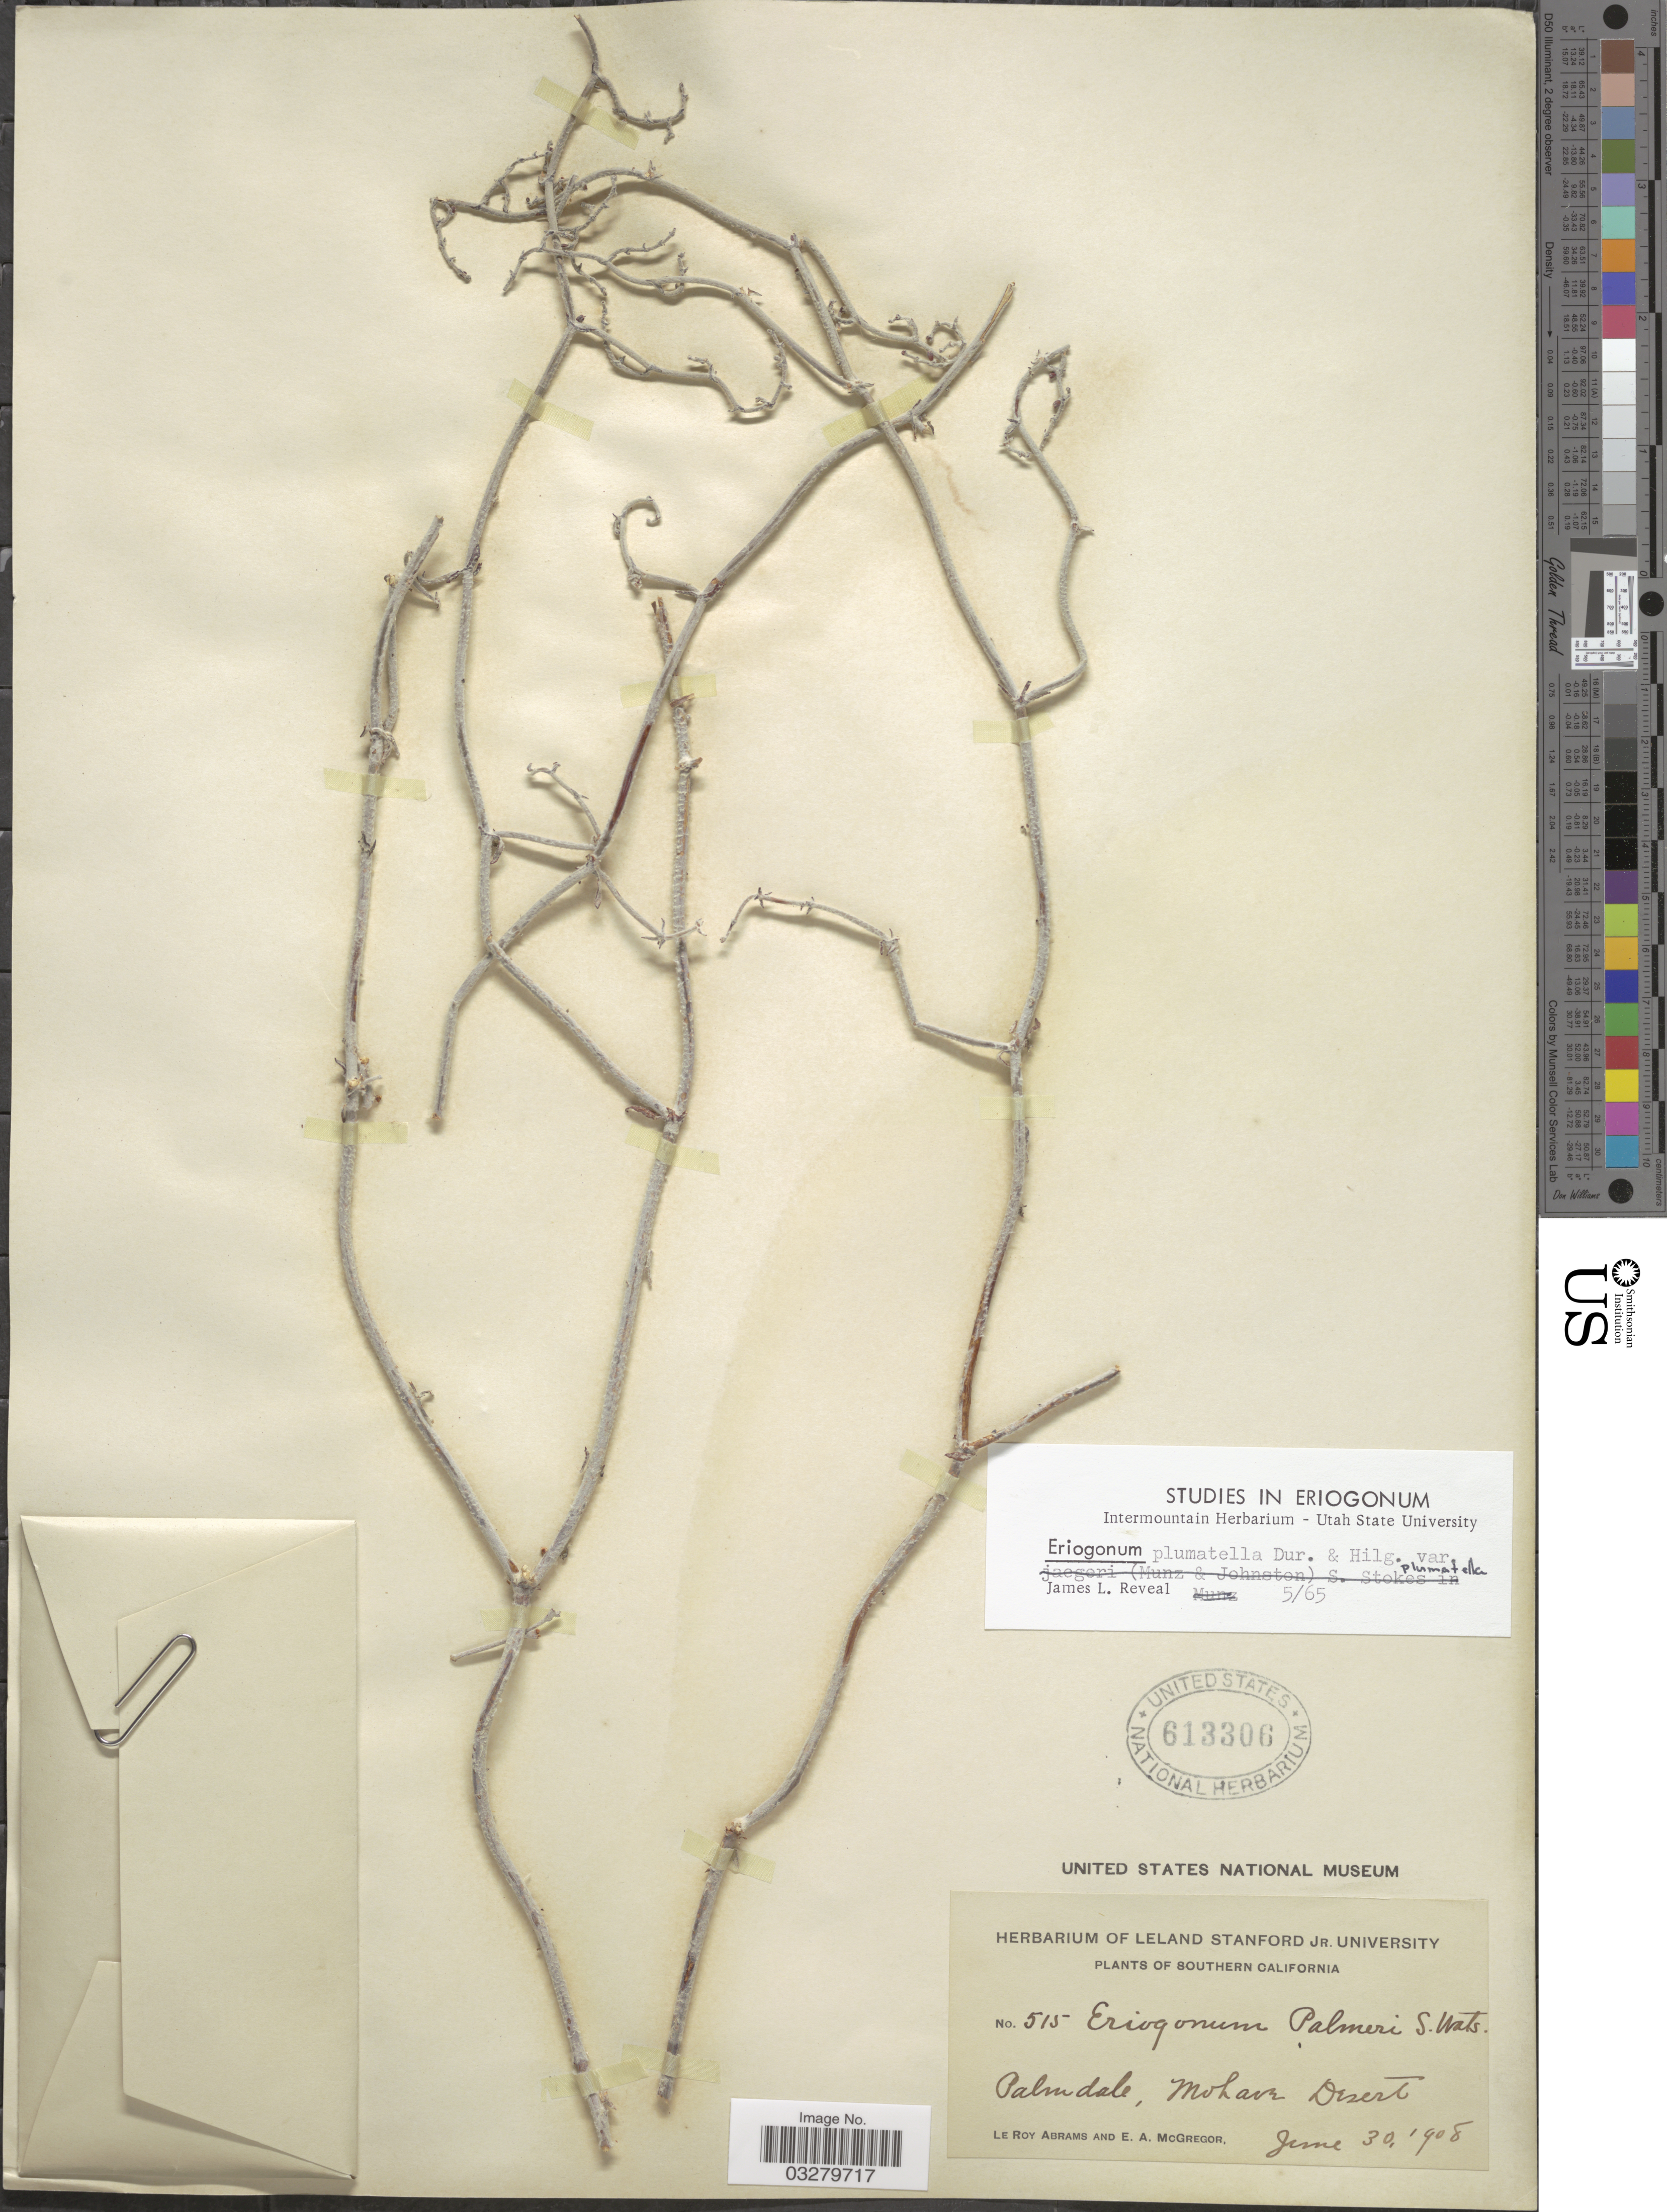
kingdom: Plantae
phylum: Tracheophyta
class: Magnoliopsida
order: Caryophyllales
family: Polygonaceae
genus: Eriogonum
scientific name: Eriogonum plumatella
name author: Durand & Hilg.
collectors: L. Abrams & E. A. McGregor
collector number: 515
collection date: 1908-06-30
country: United States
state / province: California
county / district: Kern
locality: Southern California. Palmdale, Mohave Desert.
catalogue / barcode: US 613306